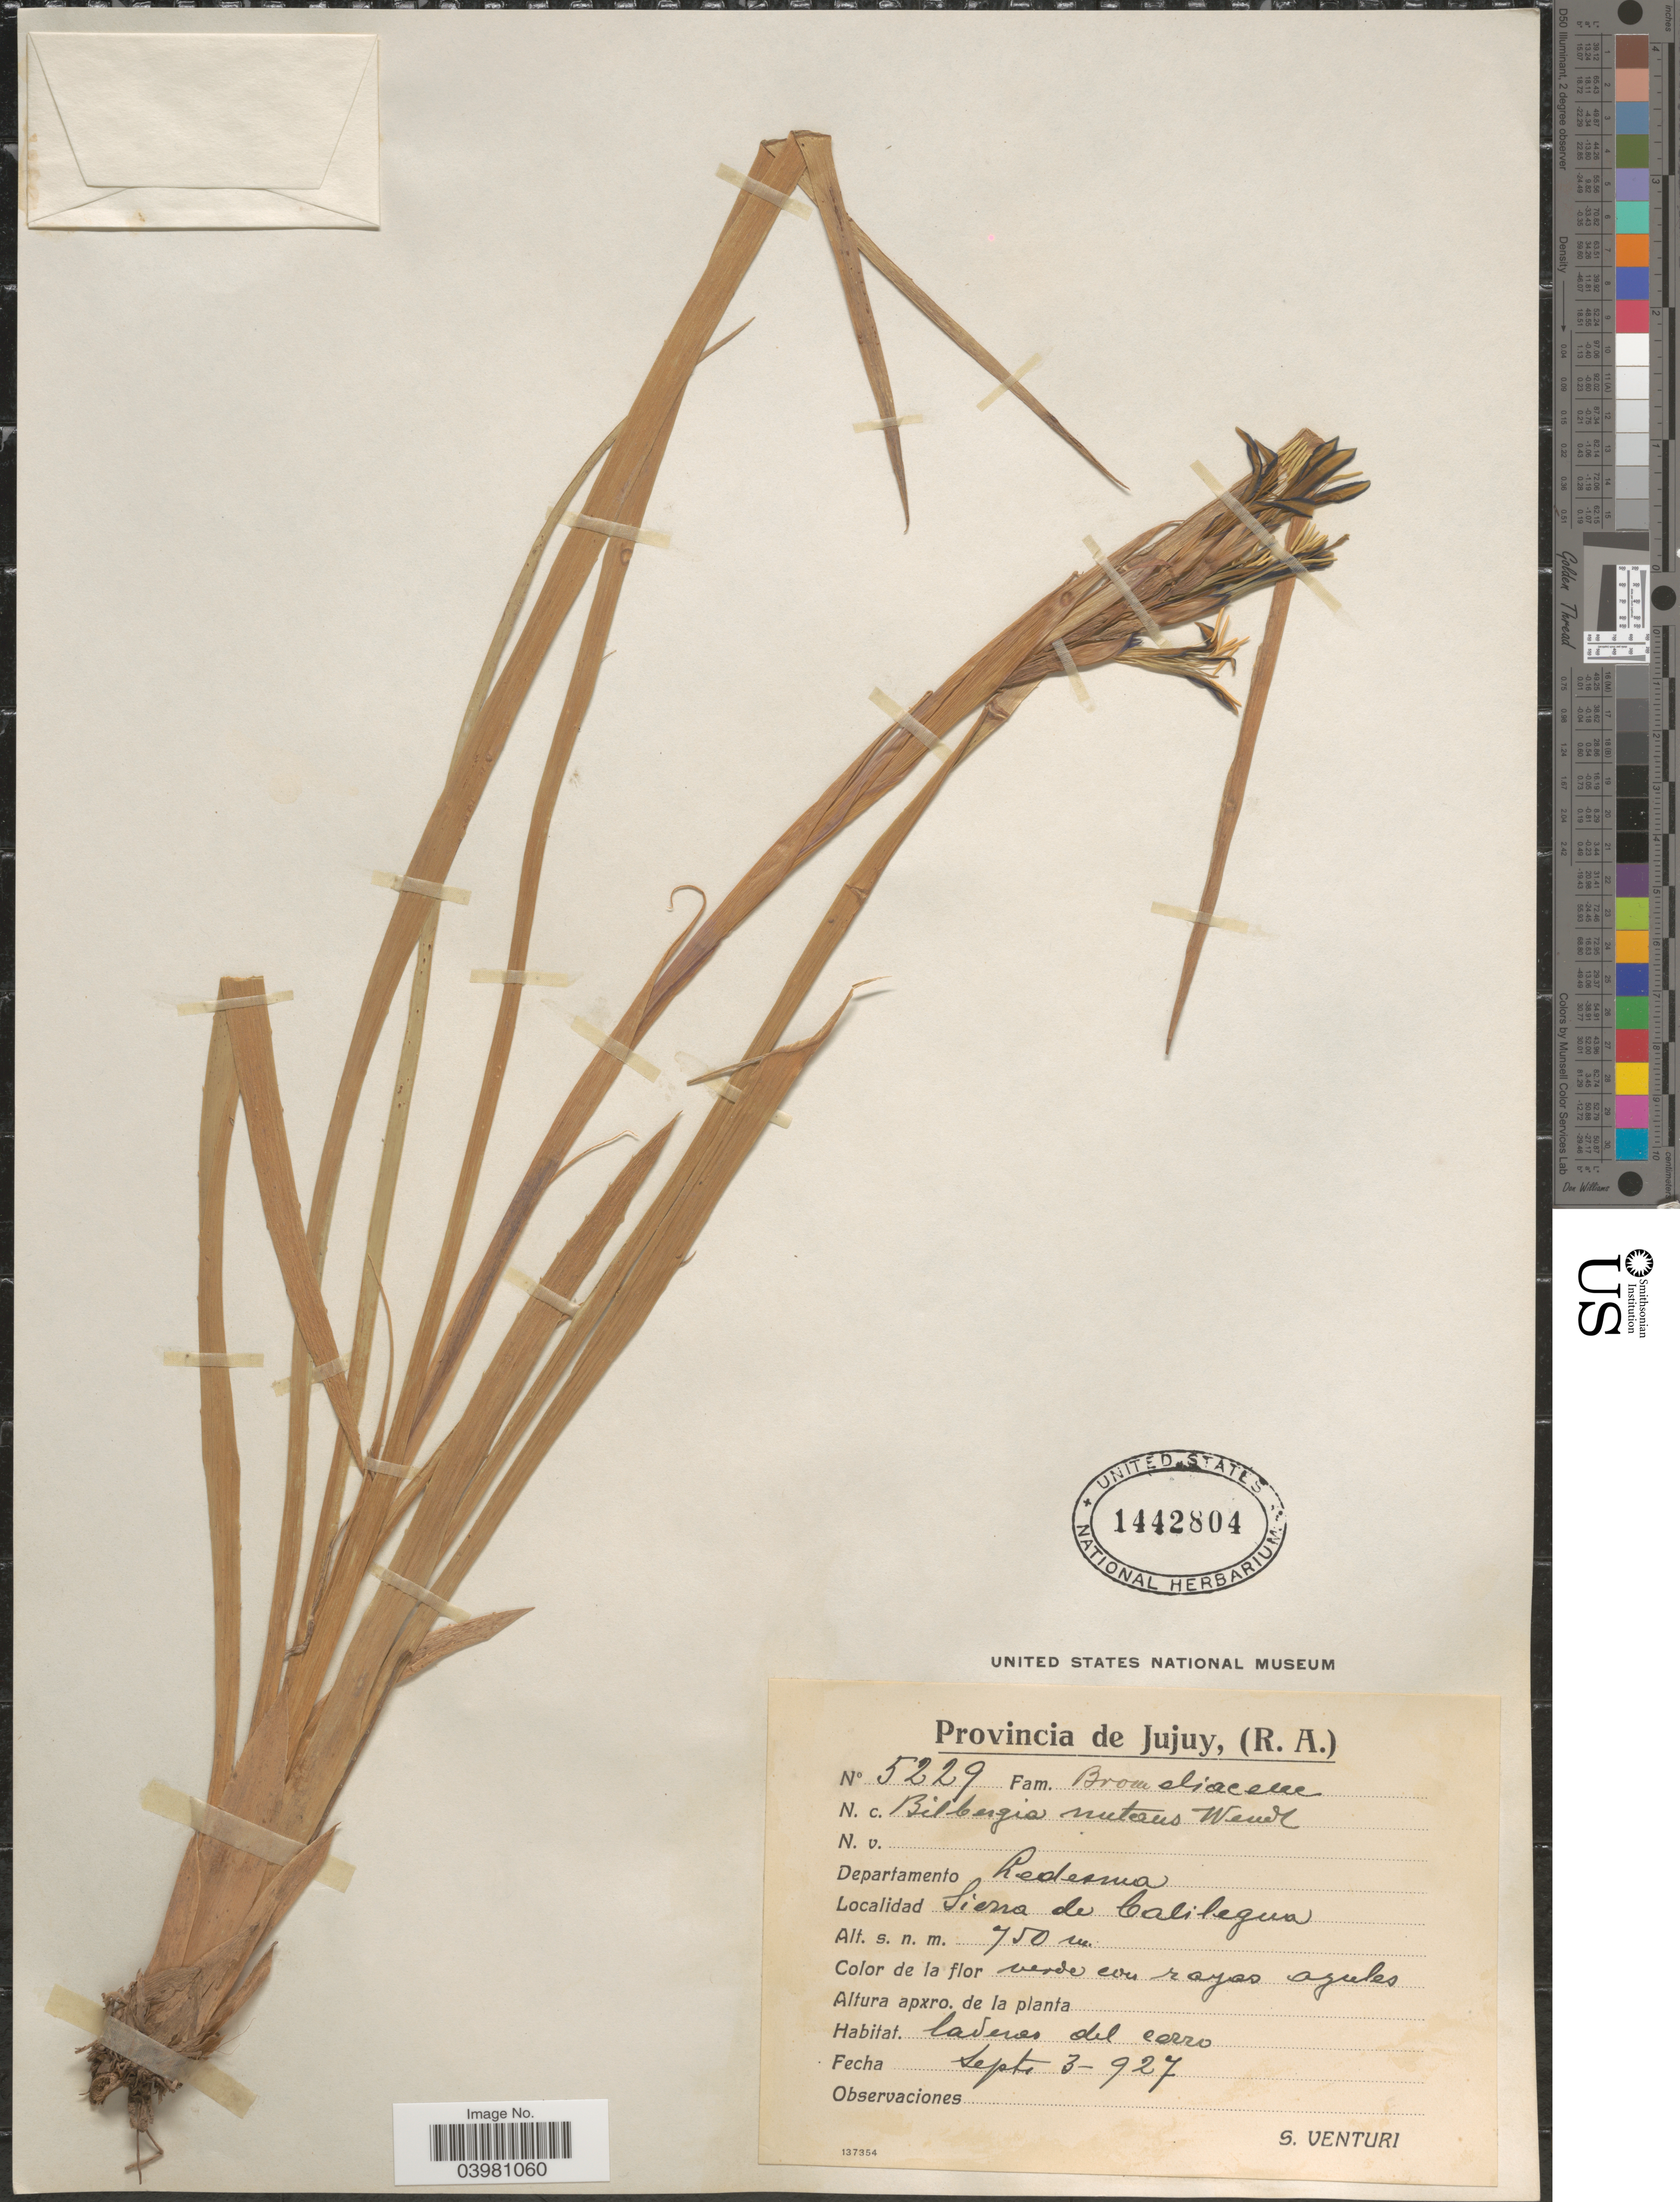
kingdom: Plantae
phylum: Tracheophyta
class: Liliopsida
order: Poales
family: Bromeliaceae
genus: Billbergia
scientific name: Billbergia nutans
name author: H. Wendl. ex Regel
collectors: S. Venturi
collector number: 5229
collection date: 1927-09-03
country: Argentina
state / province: Jujuy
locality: Departamento Ledesma. Sierra de Calilegua.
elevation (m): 750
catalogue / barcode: US 1442804